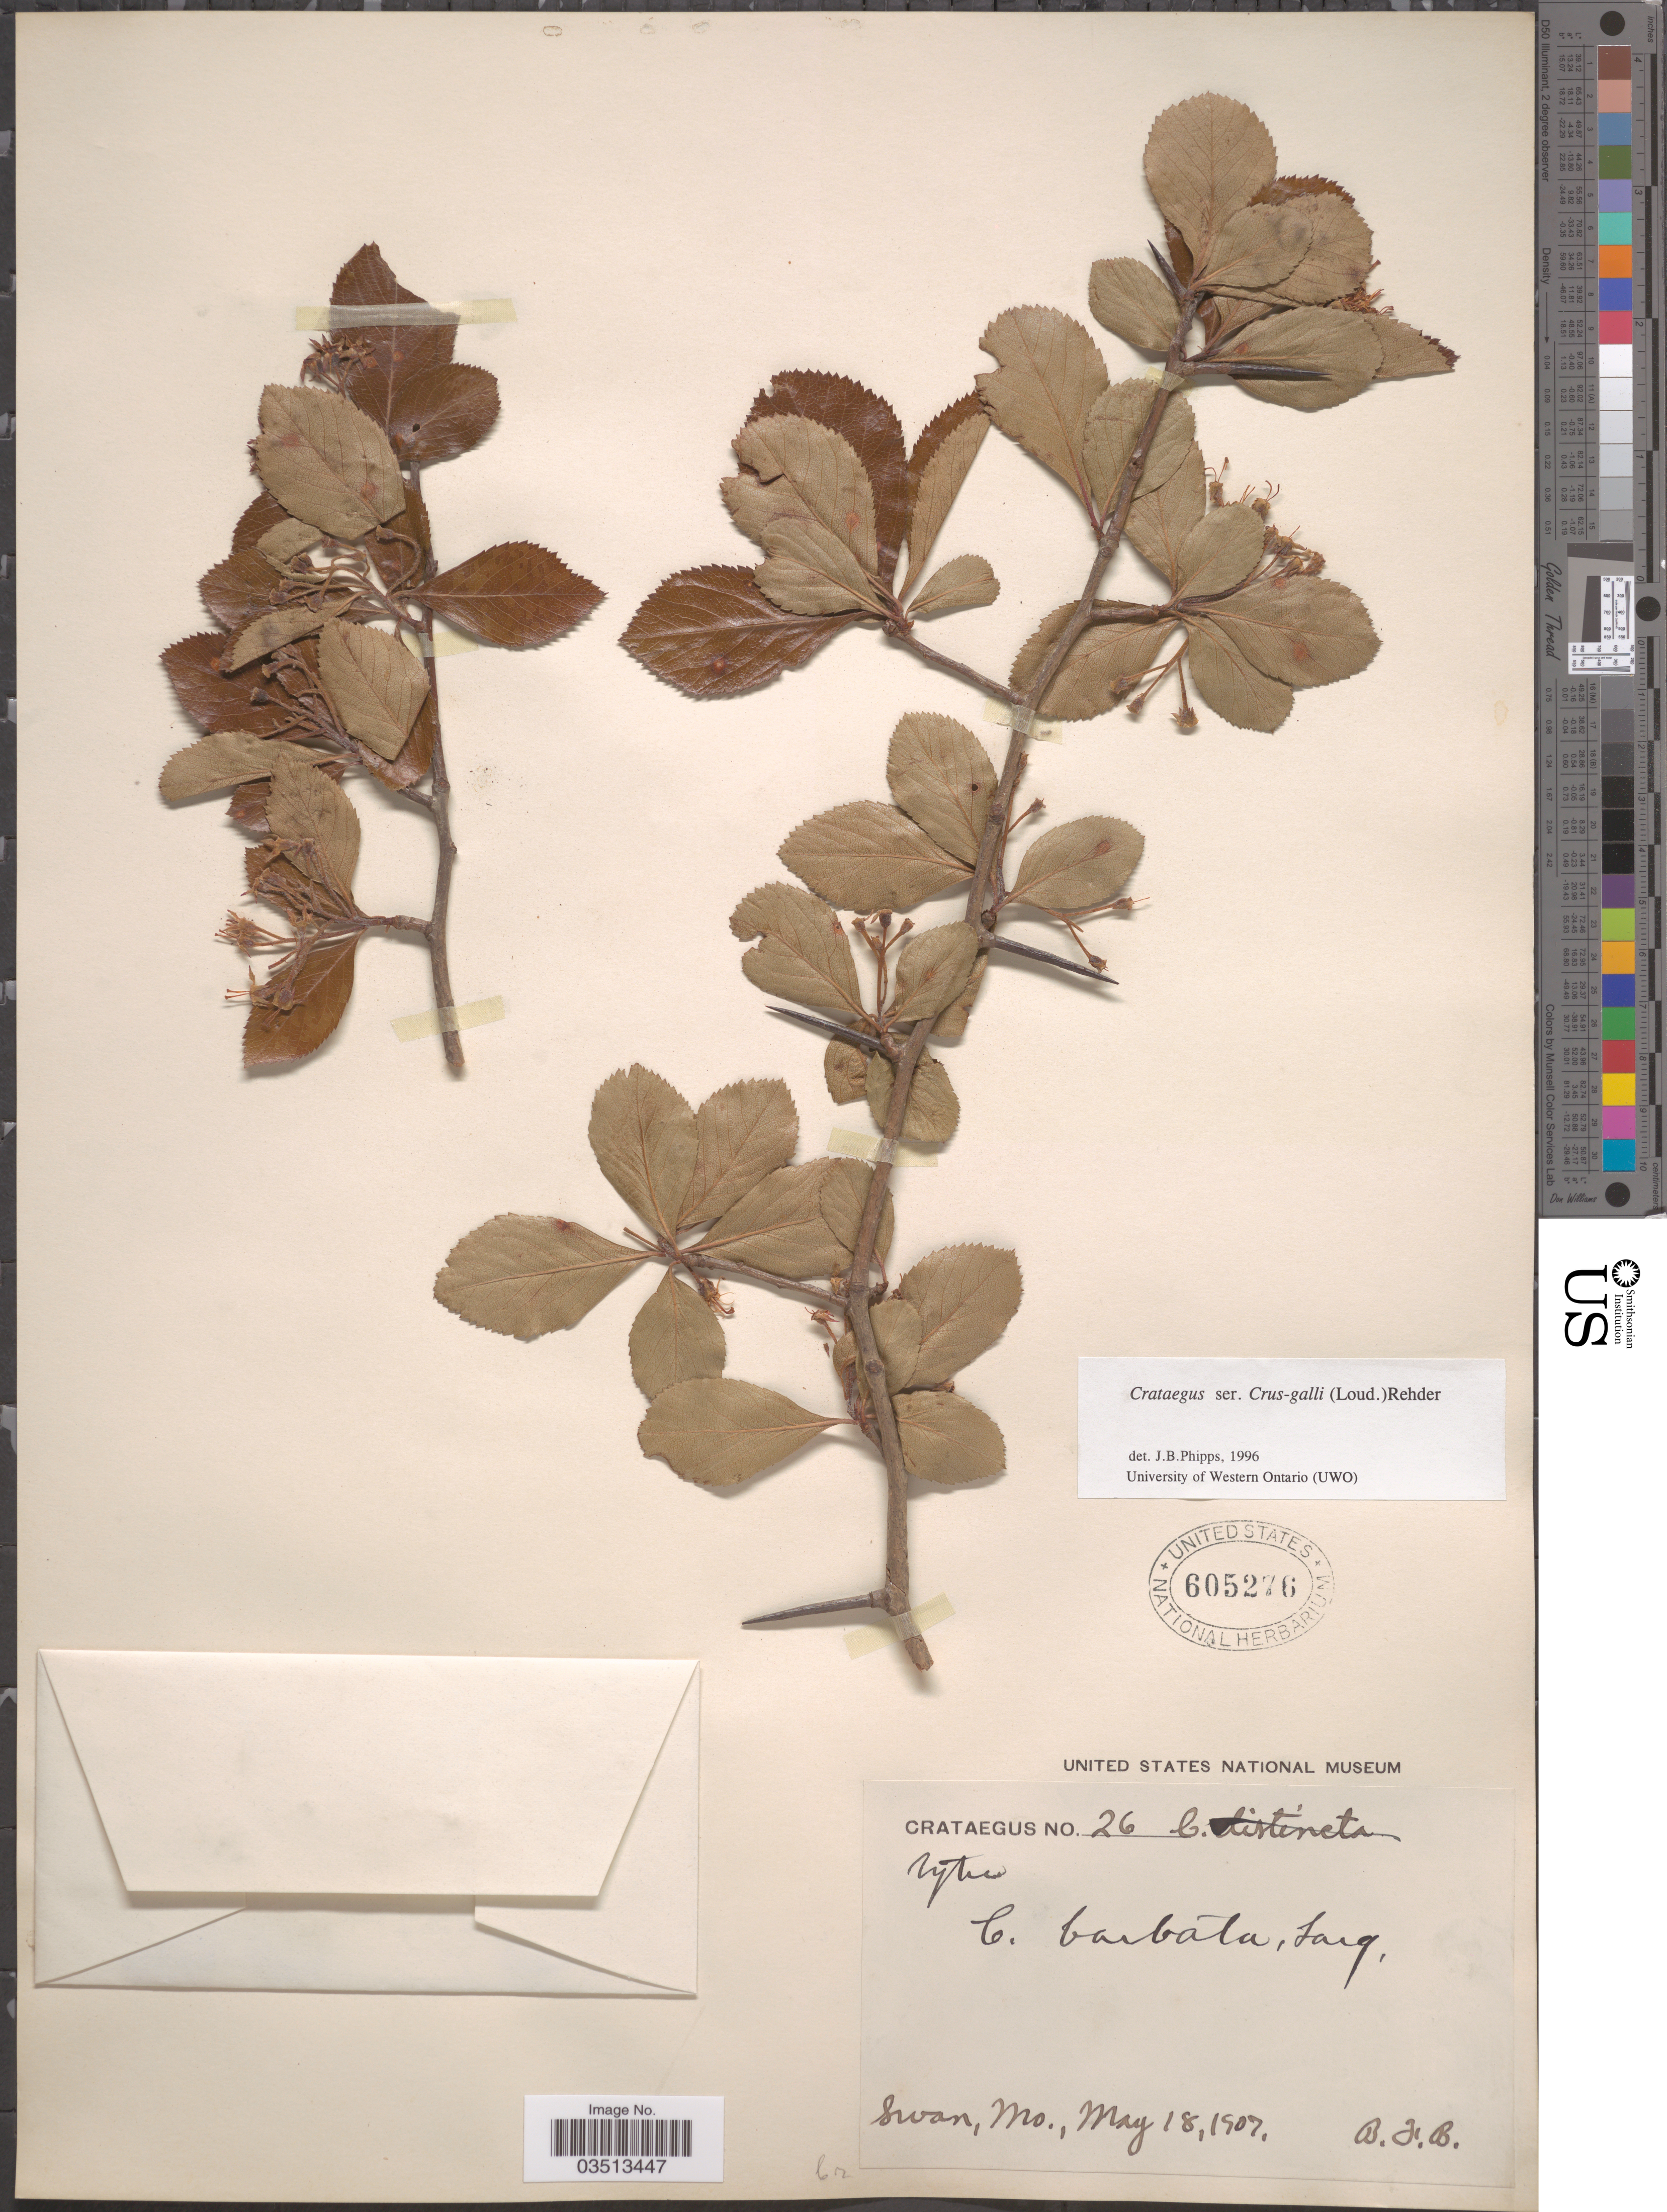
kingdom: Plantae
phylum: Tracheophyta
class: Magnoliopsida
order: Rosales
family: Rosaceae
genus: Crataegus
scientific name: Crataegus barbata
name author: Sarg.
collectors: B. F. B.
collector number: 26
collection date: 1907-05-18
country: United States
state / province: Missouri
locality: Swan.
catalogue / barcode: US 605276